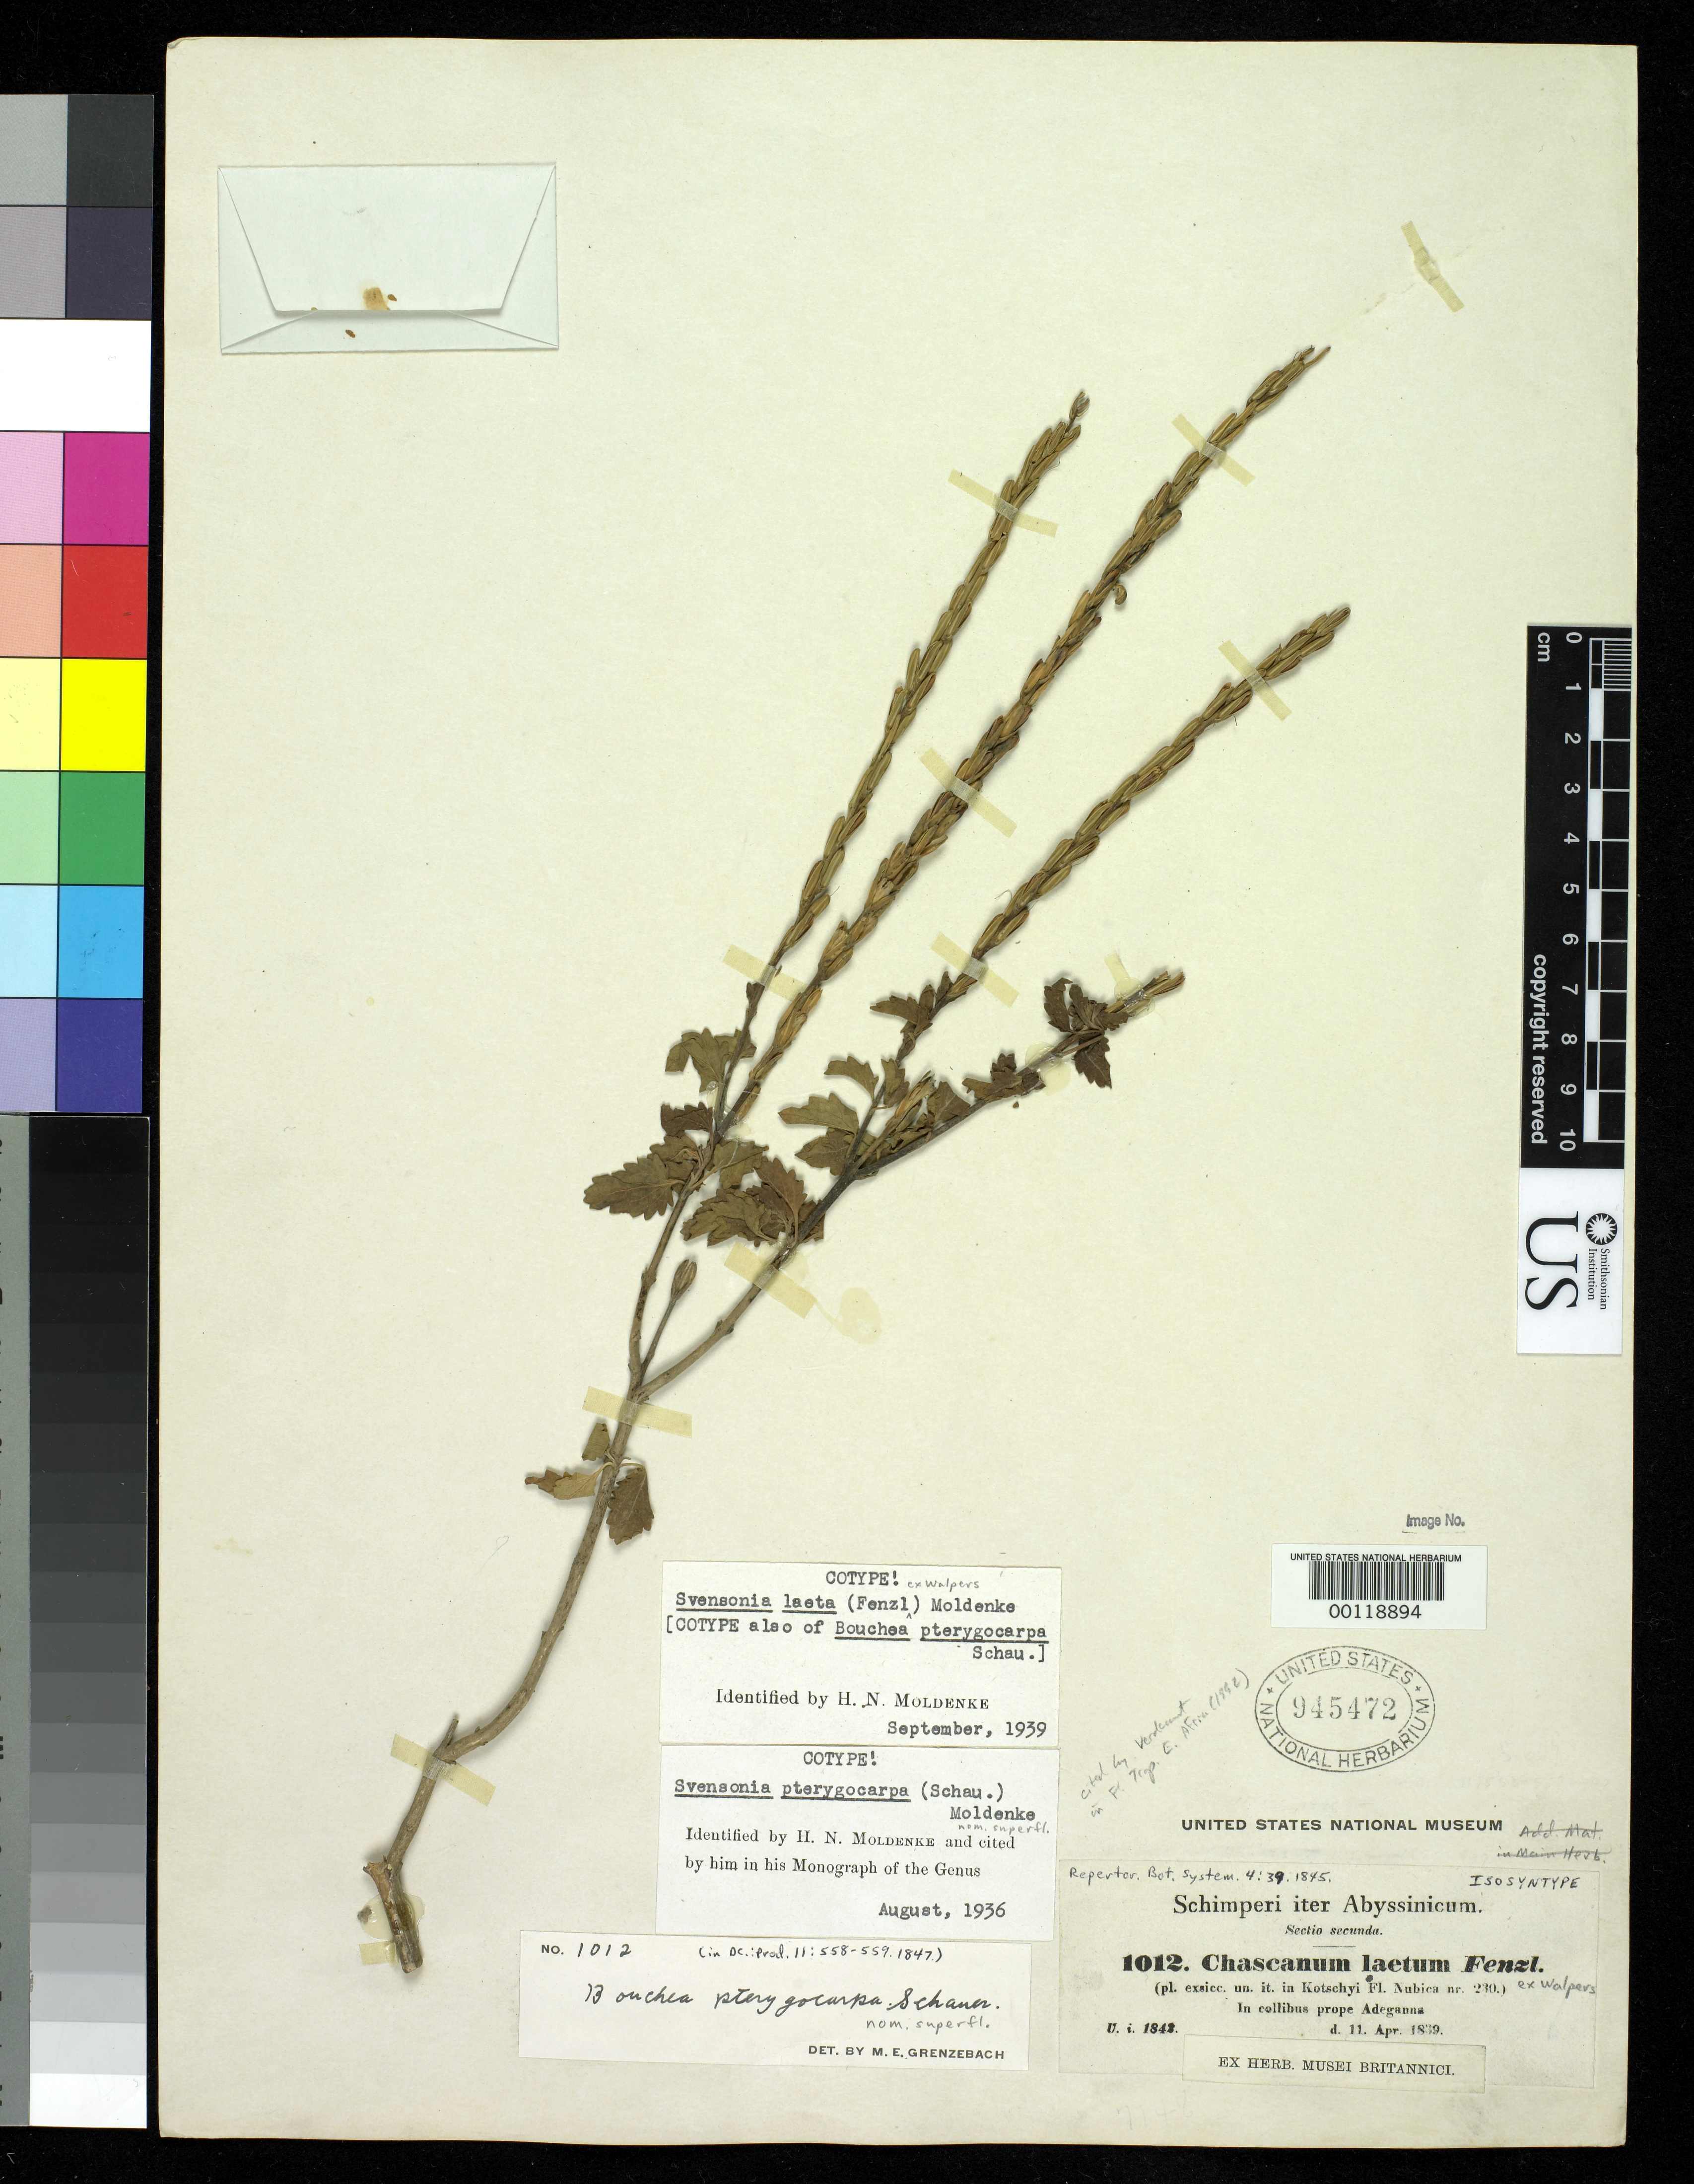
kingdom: Plantae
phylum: Tracheophyta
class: Magnoliopsida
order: Lamiales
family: Verbenaceae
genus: Chascanum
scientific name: Chascanum laetum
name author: Fenzl ex Walpers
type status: Isosyntype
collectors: G. W. Schimper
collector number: II 1012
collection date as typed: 11 Apr 1839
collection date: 1839-04-11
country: Ethiopia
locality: In collibus prope Adeganna.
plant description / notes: Cited by Verdcourt in Fl. Trop. E. Africa (1992).; Also a type of Bouchea pterygocarpa Schauer, nom. superfl.; Also a type of Chascanum laetum Fenzl ex Walp.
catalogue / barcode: US 945472